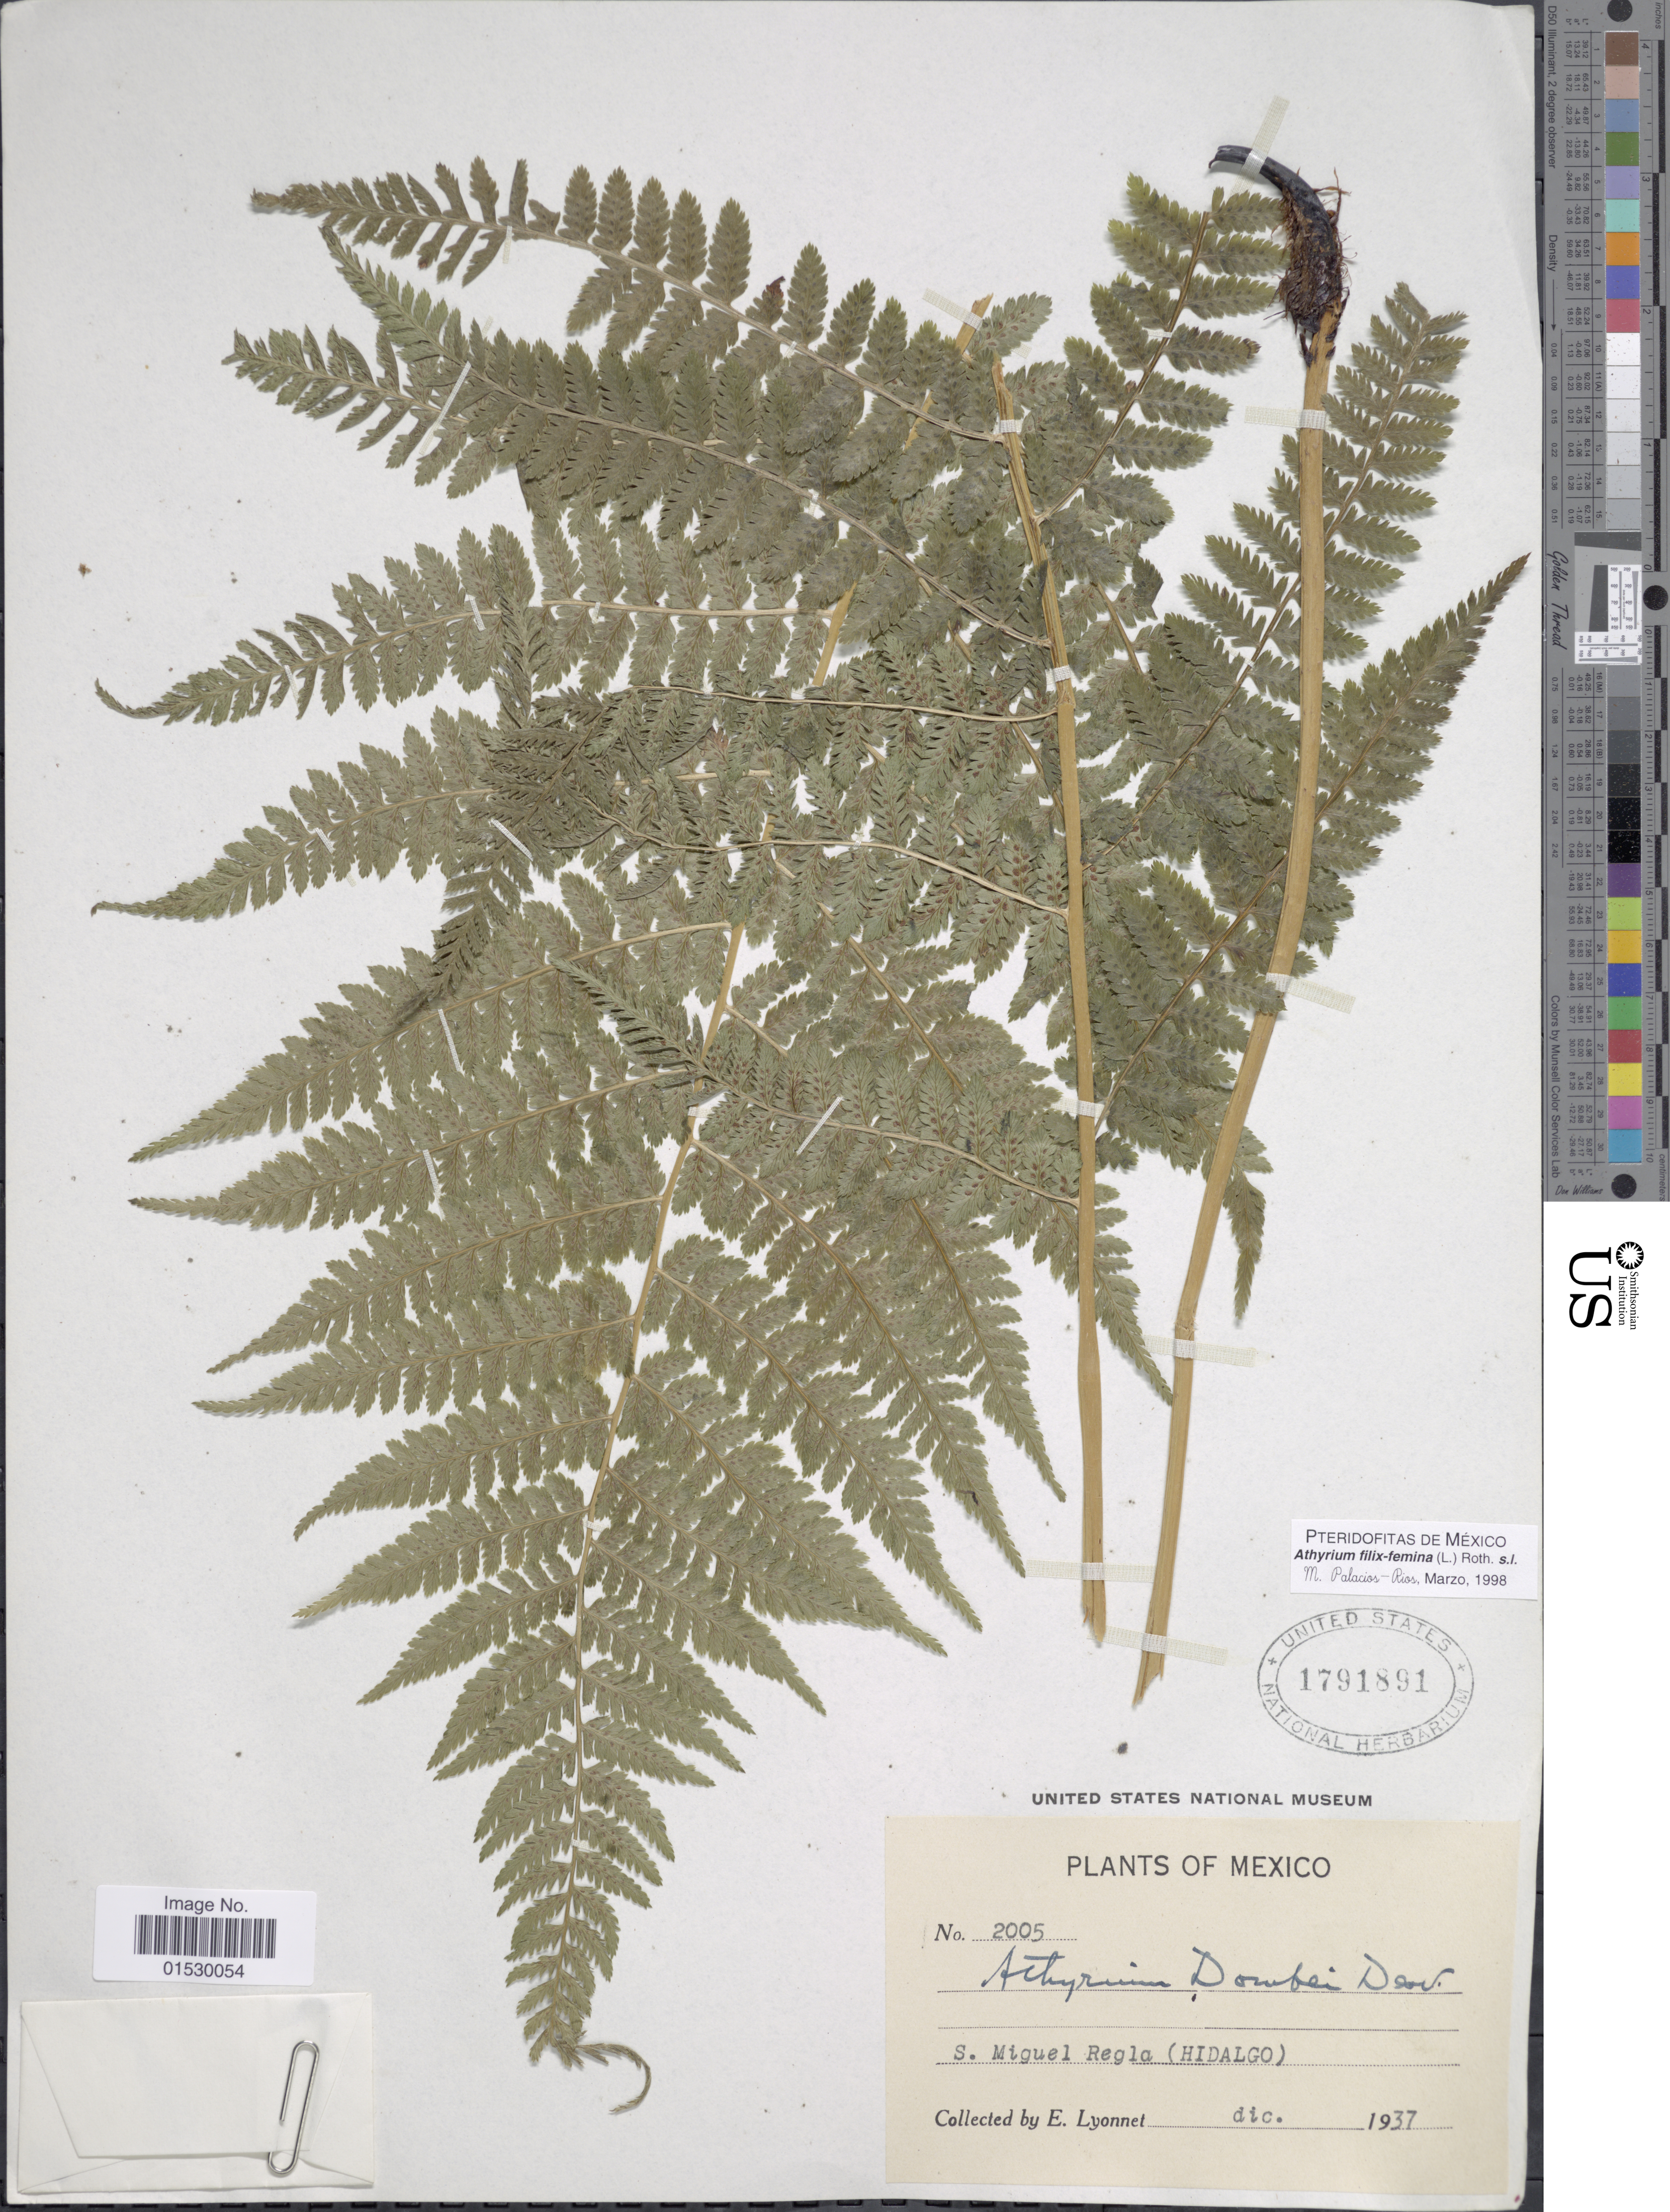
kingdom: Plantae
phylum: Tracheophyta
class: Polypodiopsida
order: Polypodiales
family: Athyriaceae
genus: Athyrium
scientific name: Athyrium dombei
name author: (Desv.) C. Chr.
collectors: E. Lyonnet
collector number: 2005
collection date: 1937-12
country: Mexico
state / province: Hidalgo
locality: S. Miguel Regla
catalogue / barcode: US 1791891